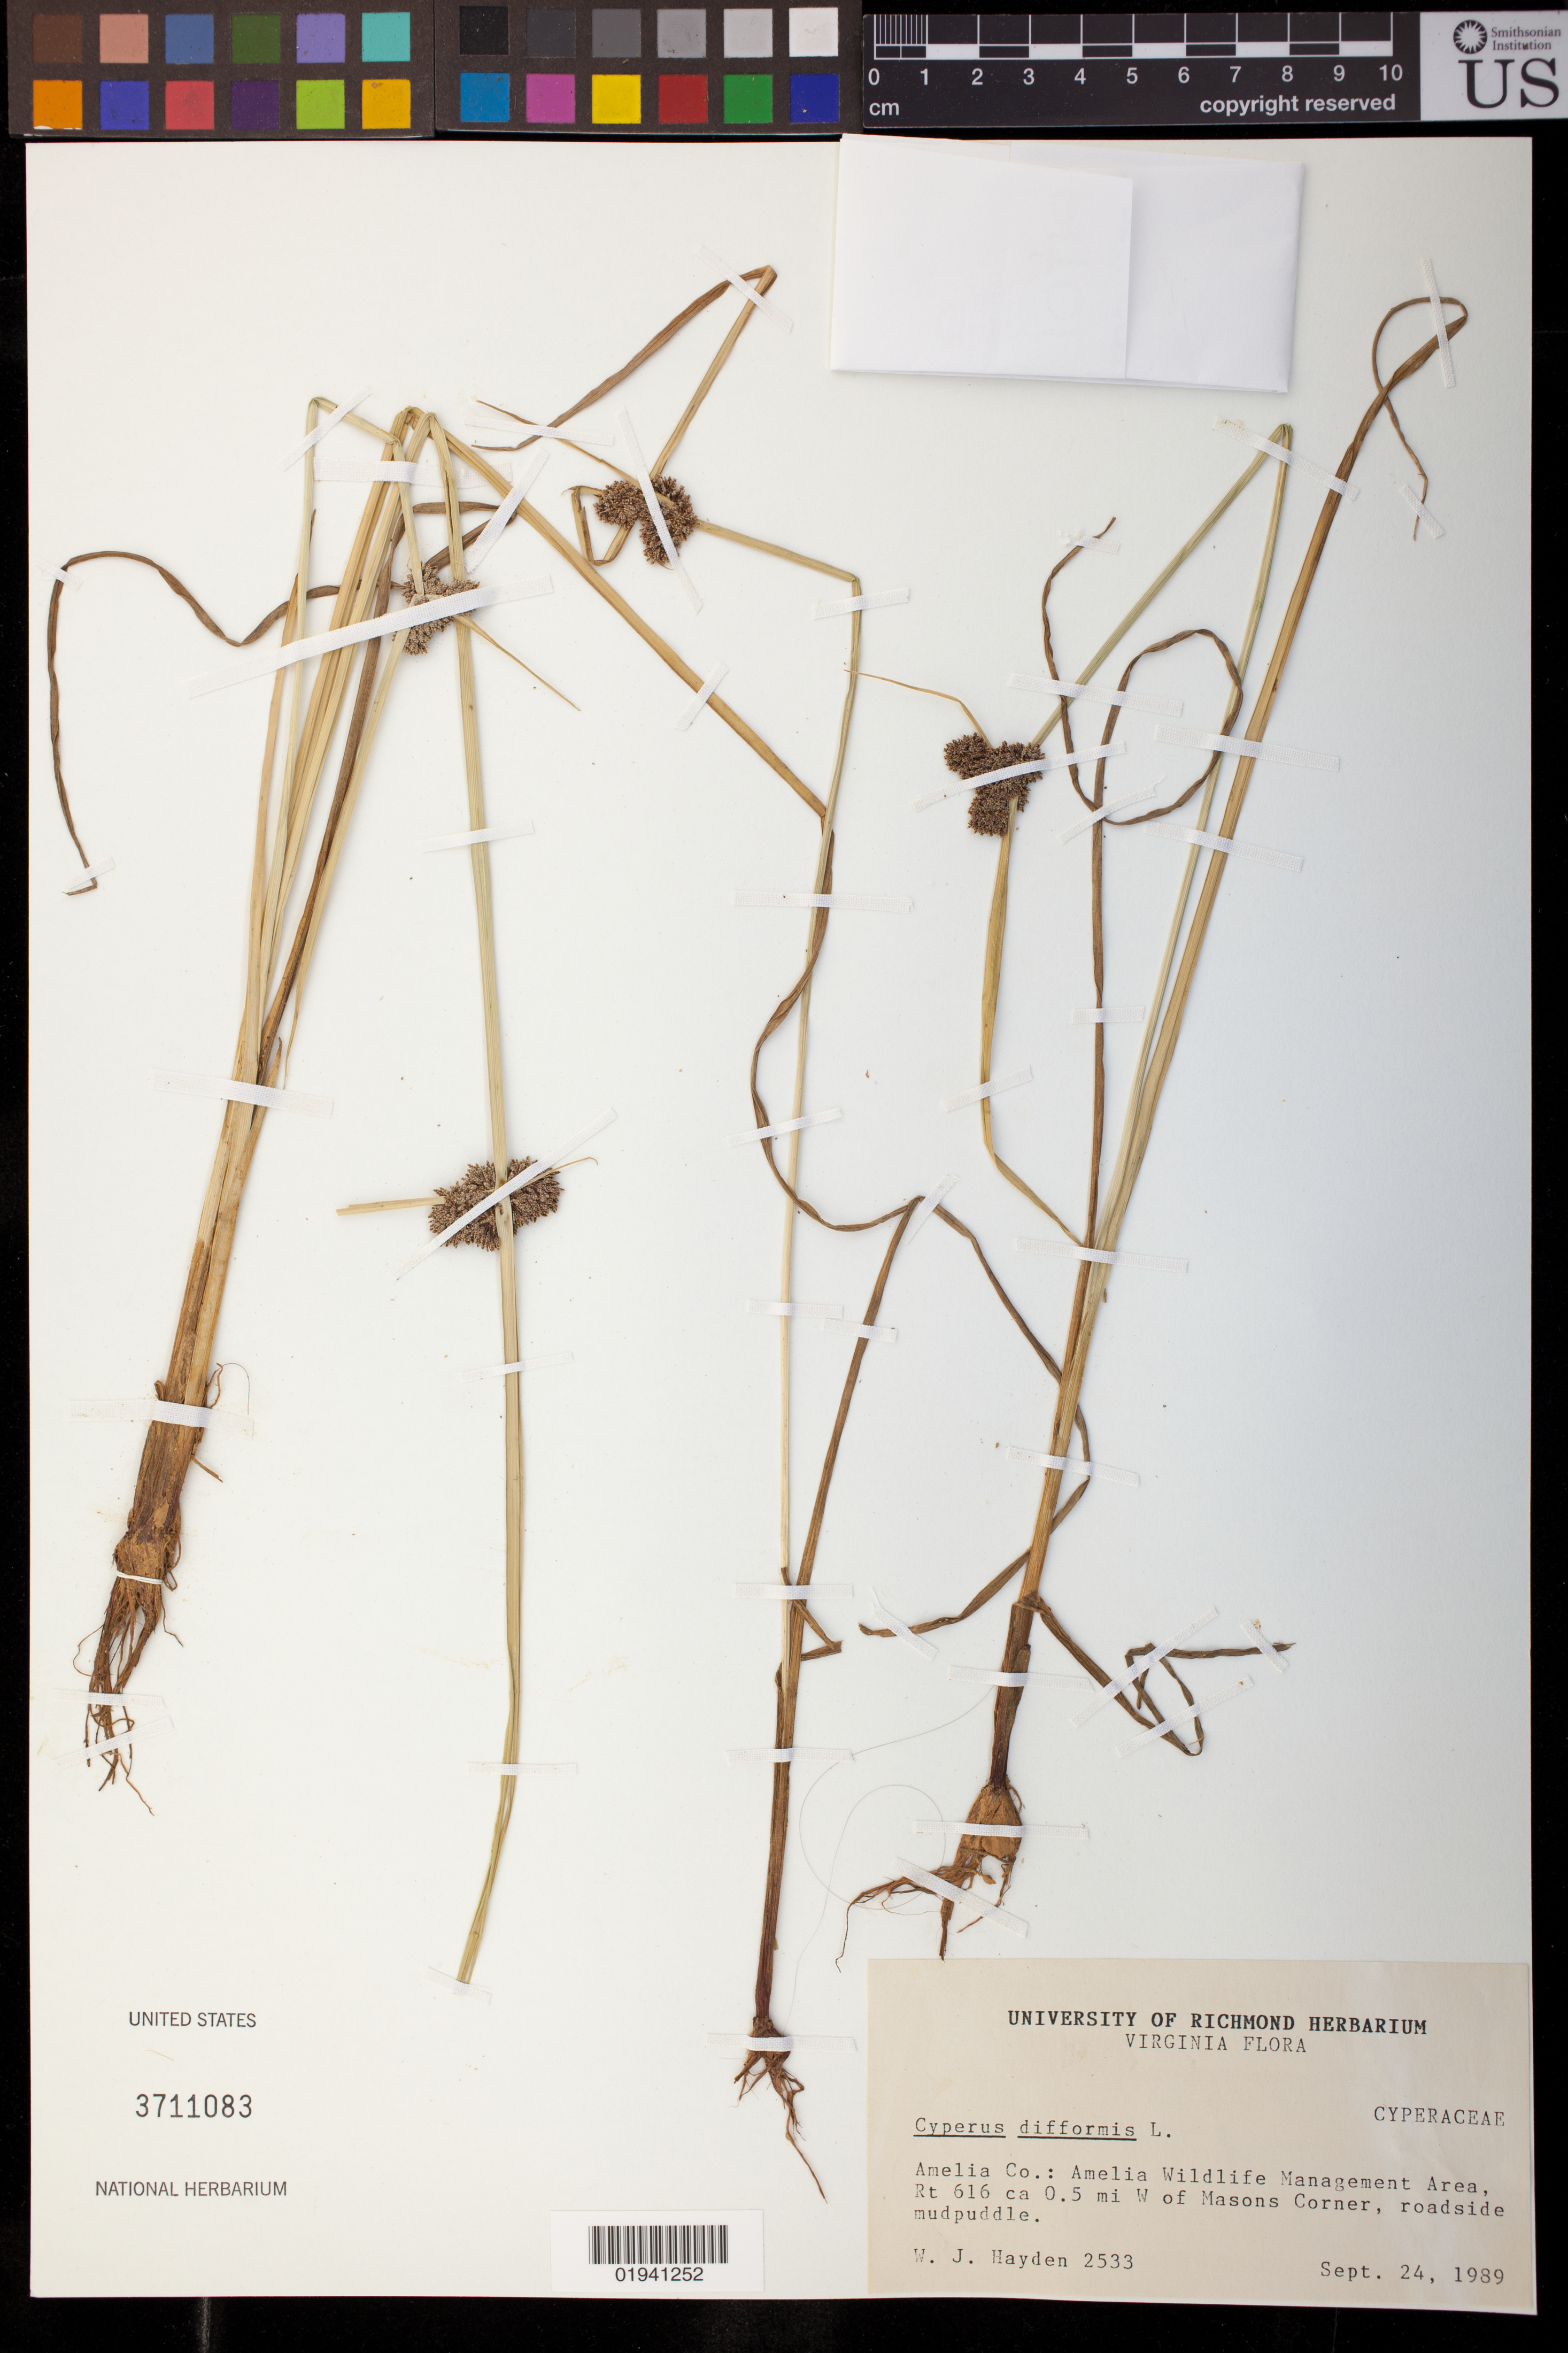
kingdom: Plantae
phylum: Tracheophyta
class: Liliopsida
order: Poales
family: Cyperaceae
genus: Cyperus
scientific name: Cyperus difformis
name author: L.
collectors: W. Hayden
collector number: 2533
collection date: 1989-09-24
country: United States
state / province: Virginia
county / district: Amelia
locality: Amelia Wildlife Management Area, Rt 616 ca 0.5 mi W of Masons Corner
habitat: roadside mudpuddle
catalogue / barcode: US 3711083